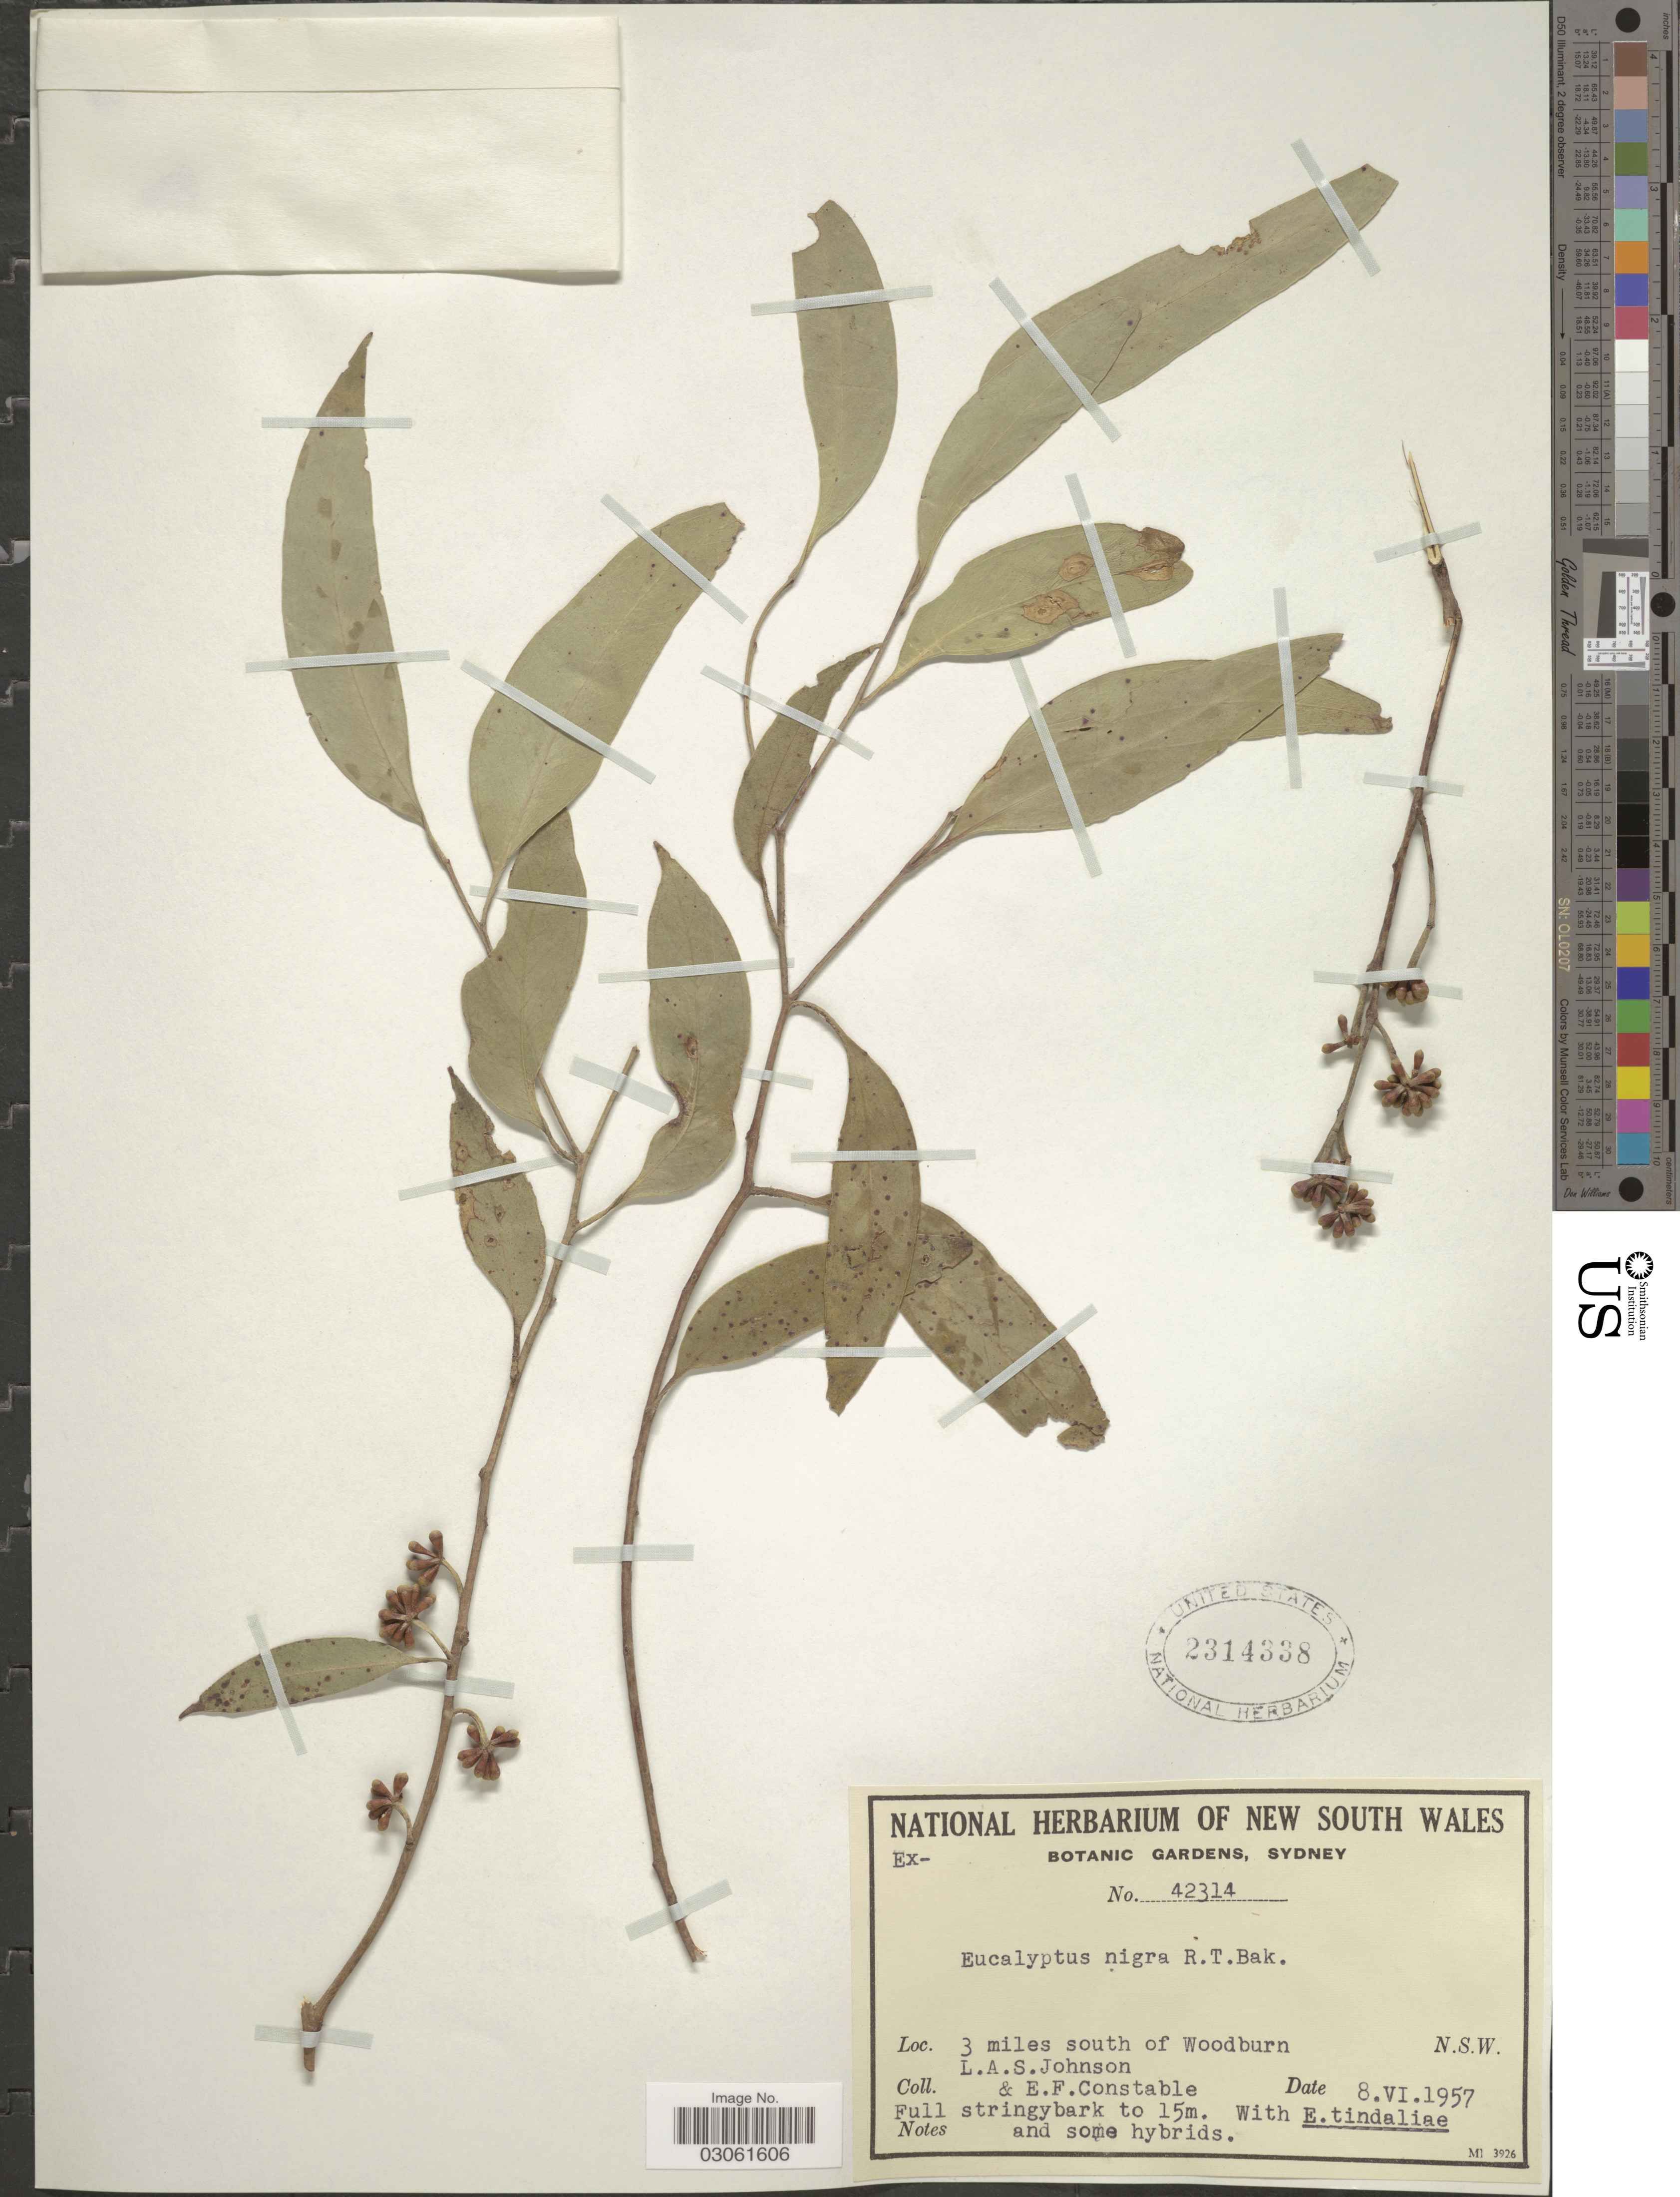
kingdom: Plantae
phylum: Tracheophyta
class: Magnoliopsida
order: Myrtales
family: Myrtaceae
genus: Eucalyptus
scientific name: Eucalyptus nigra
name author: F. Muell. ex R.T. Baker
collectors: L. A. S. Johnson & E. F. Constable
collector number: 42314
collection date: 1957-06-08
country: Australia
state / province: New South Wales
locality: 3 miles south of Woodburn.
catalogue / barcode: US 2314338